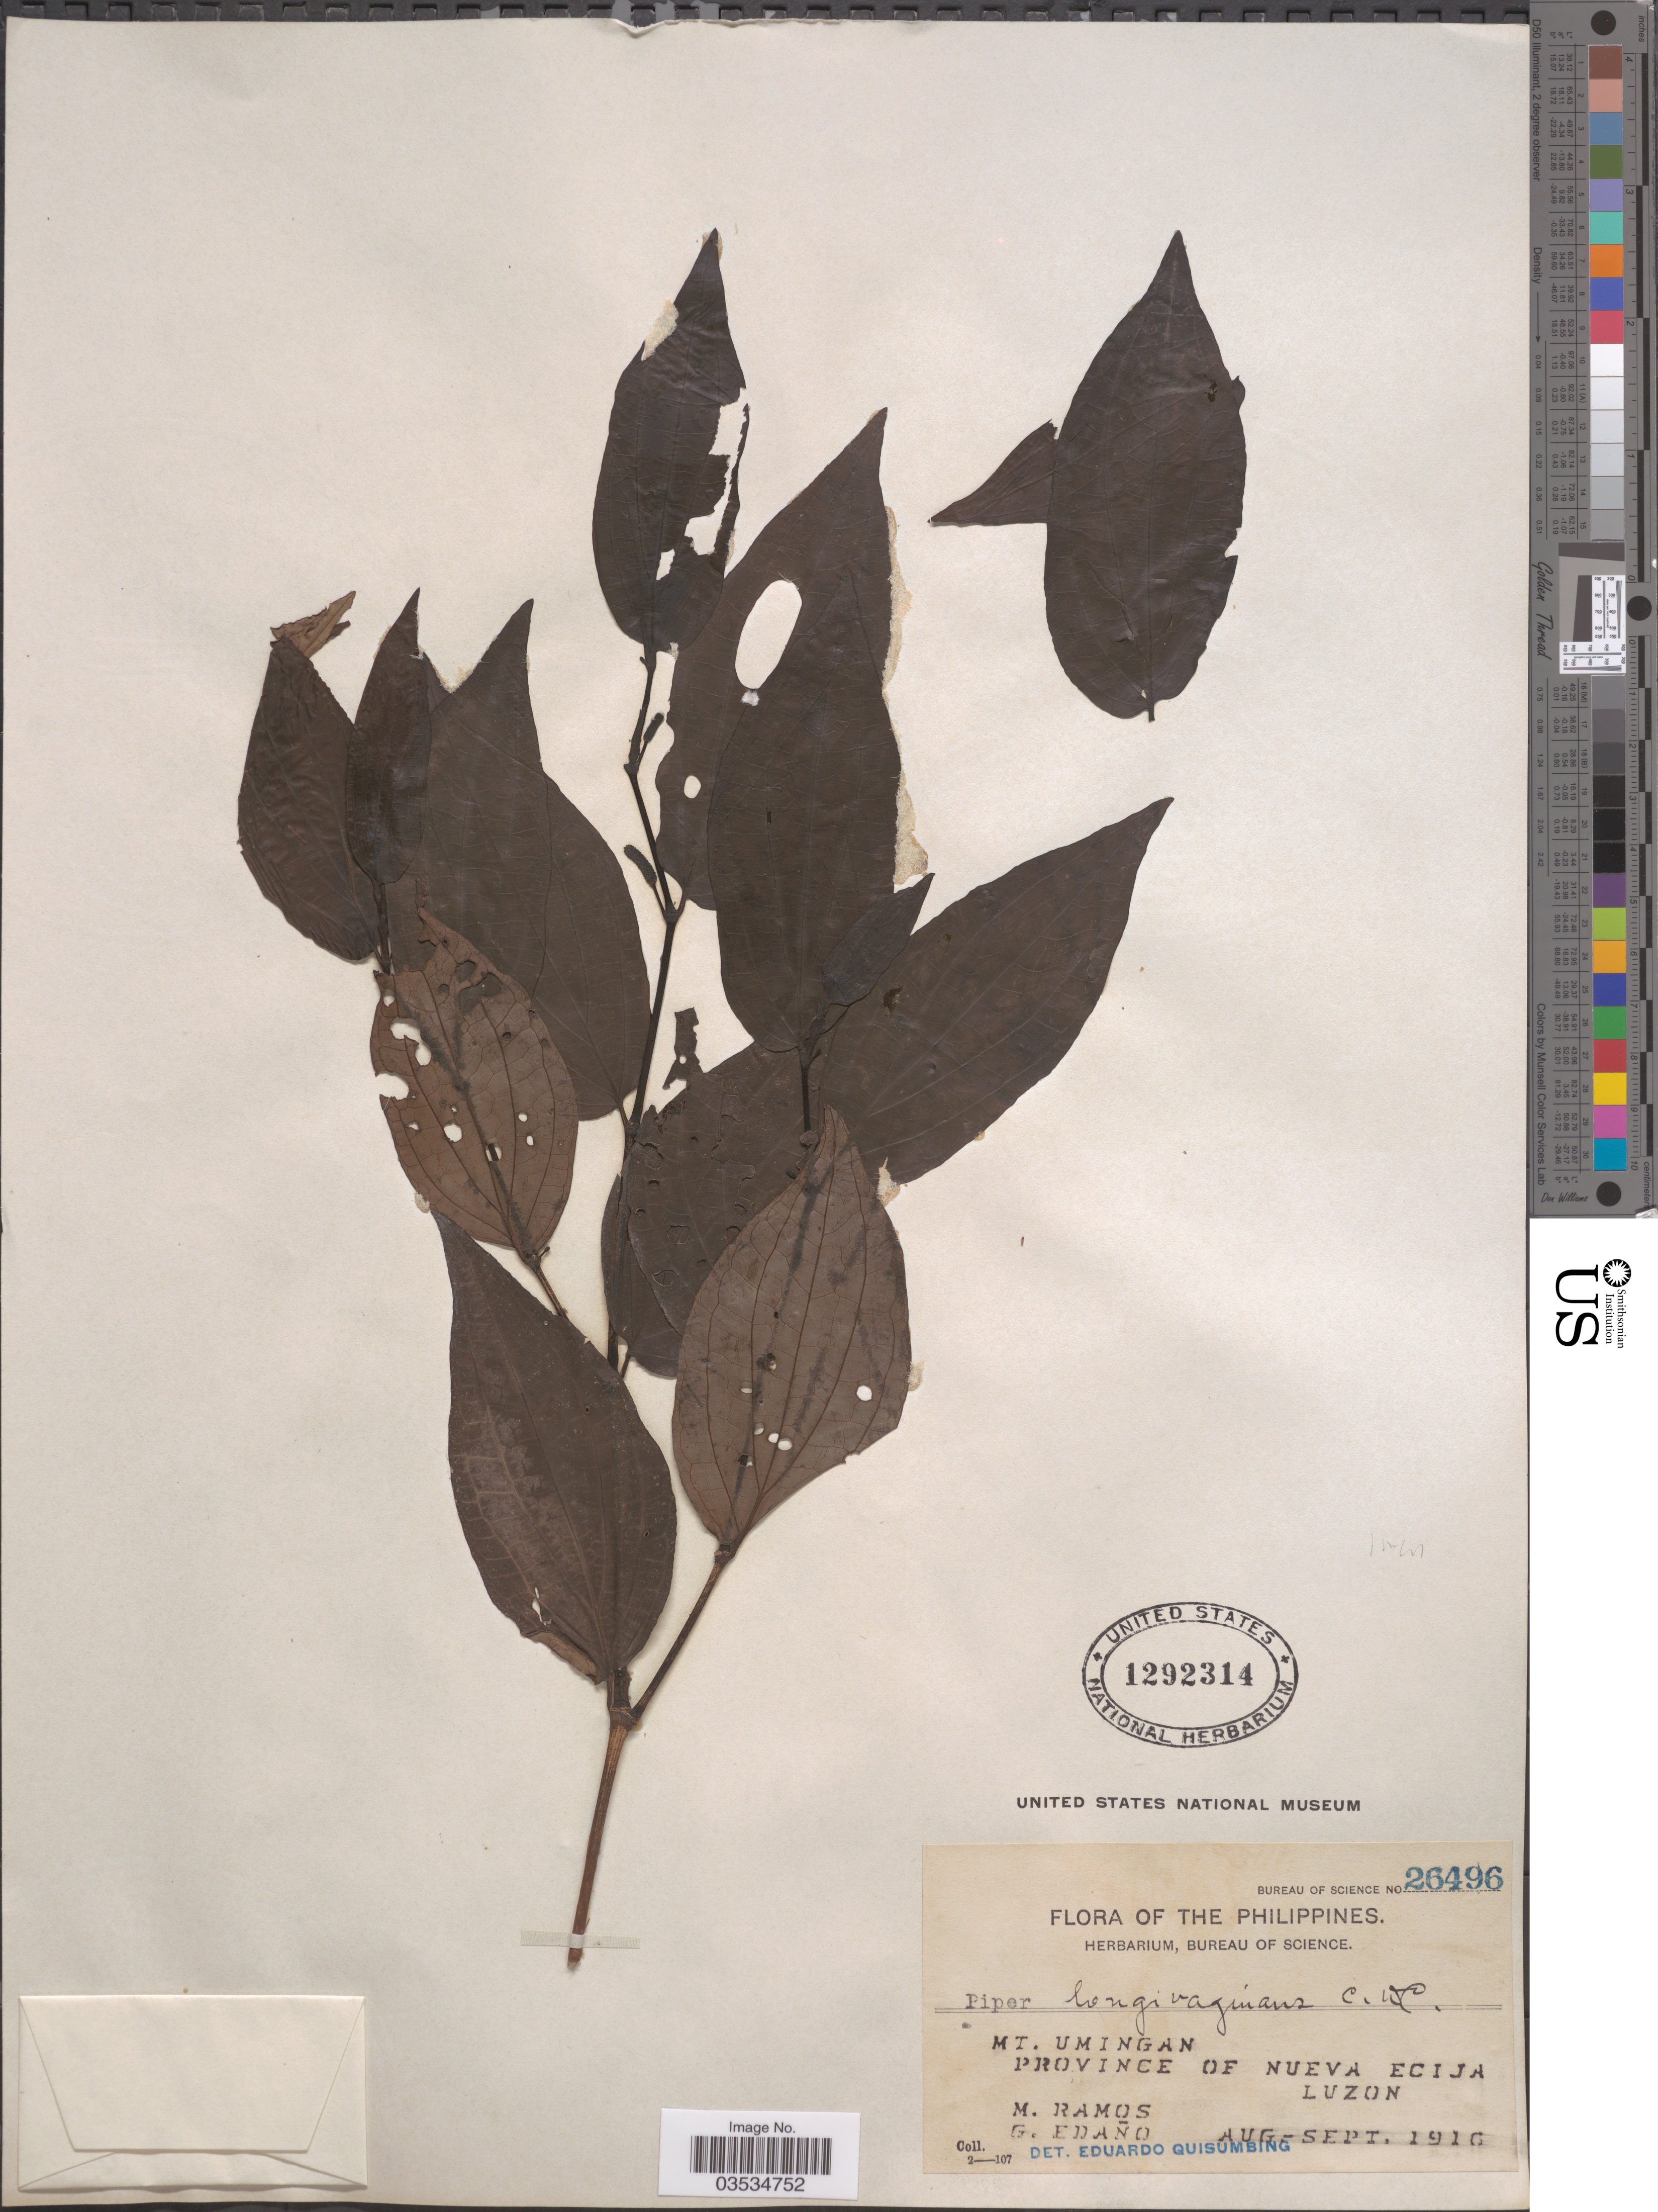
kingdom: Plantae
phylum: Tracheophyta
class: Magnoliopsida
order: Piperales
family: Piperaceae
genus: Piper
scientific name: Piper longivaginans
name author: C. DC.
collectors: M. Ramos & G. Edaño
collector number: Bureau of Science 26496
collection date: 1916-08/1916-09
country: Philippines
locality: Mt. Umingan. Province of Nueva Ecija. Luzon.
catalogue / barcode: US 1292314